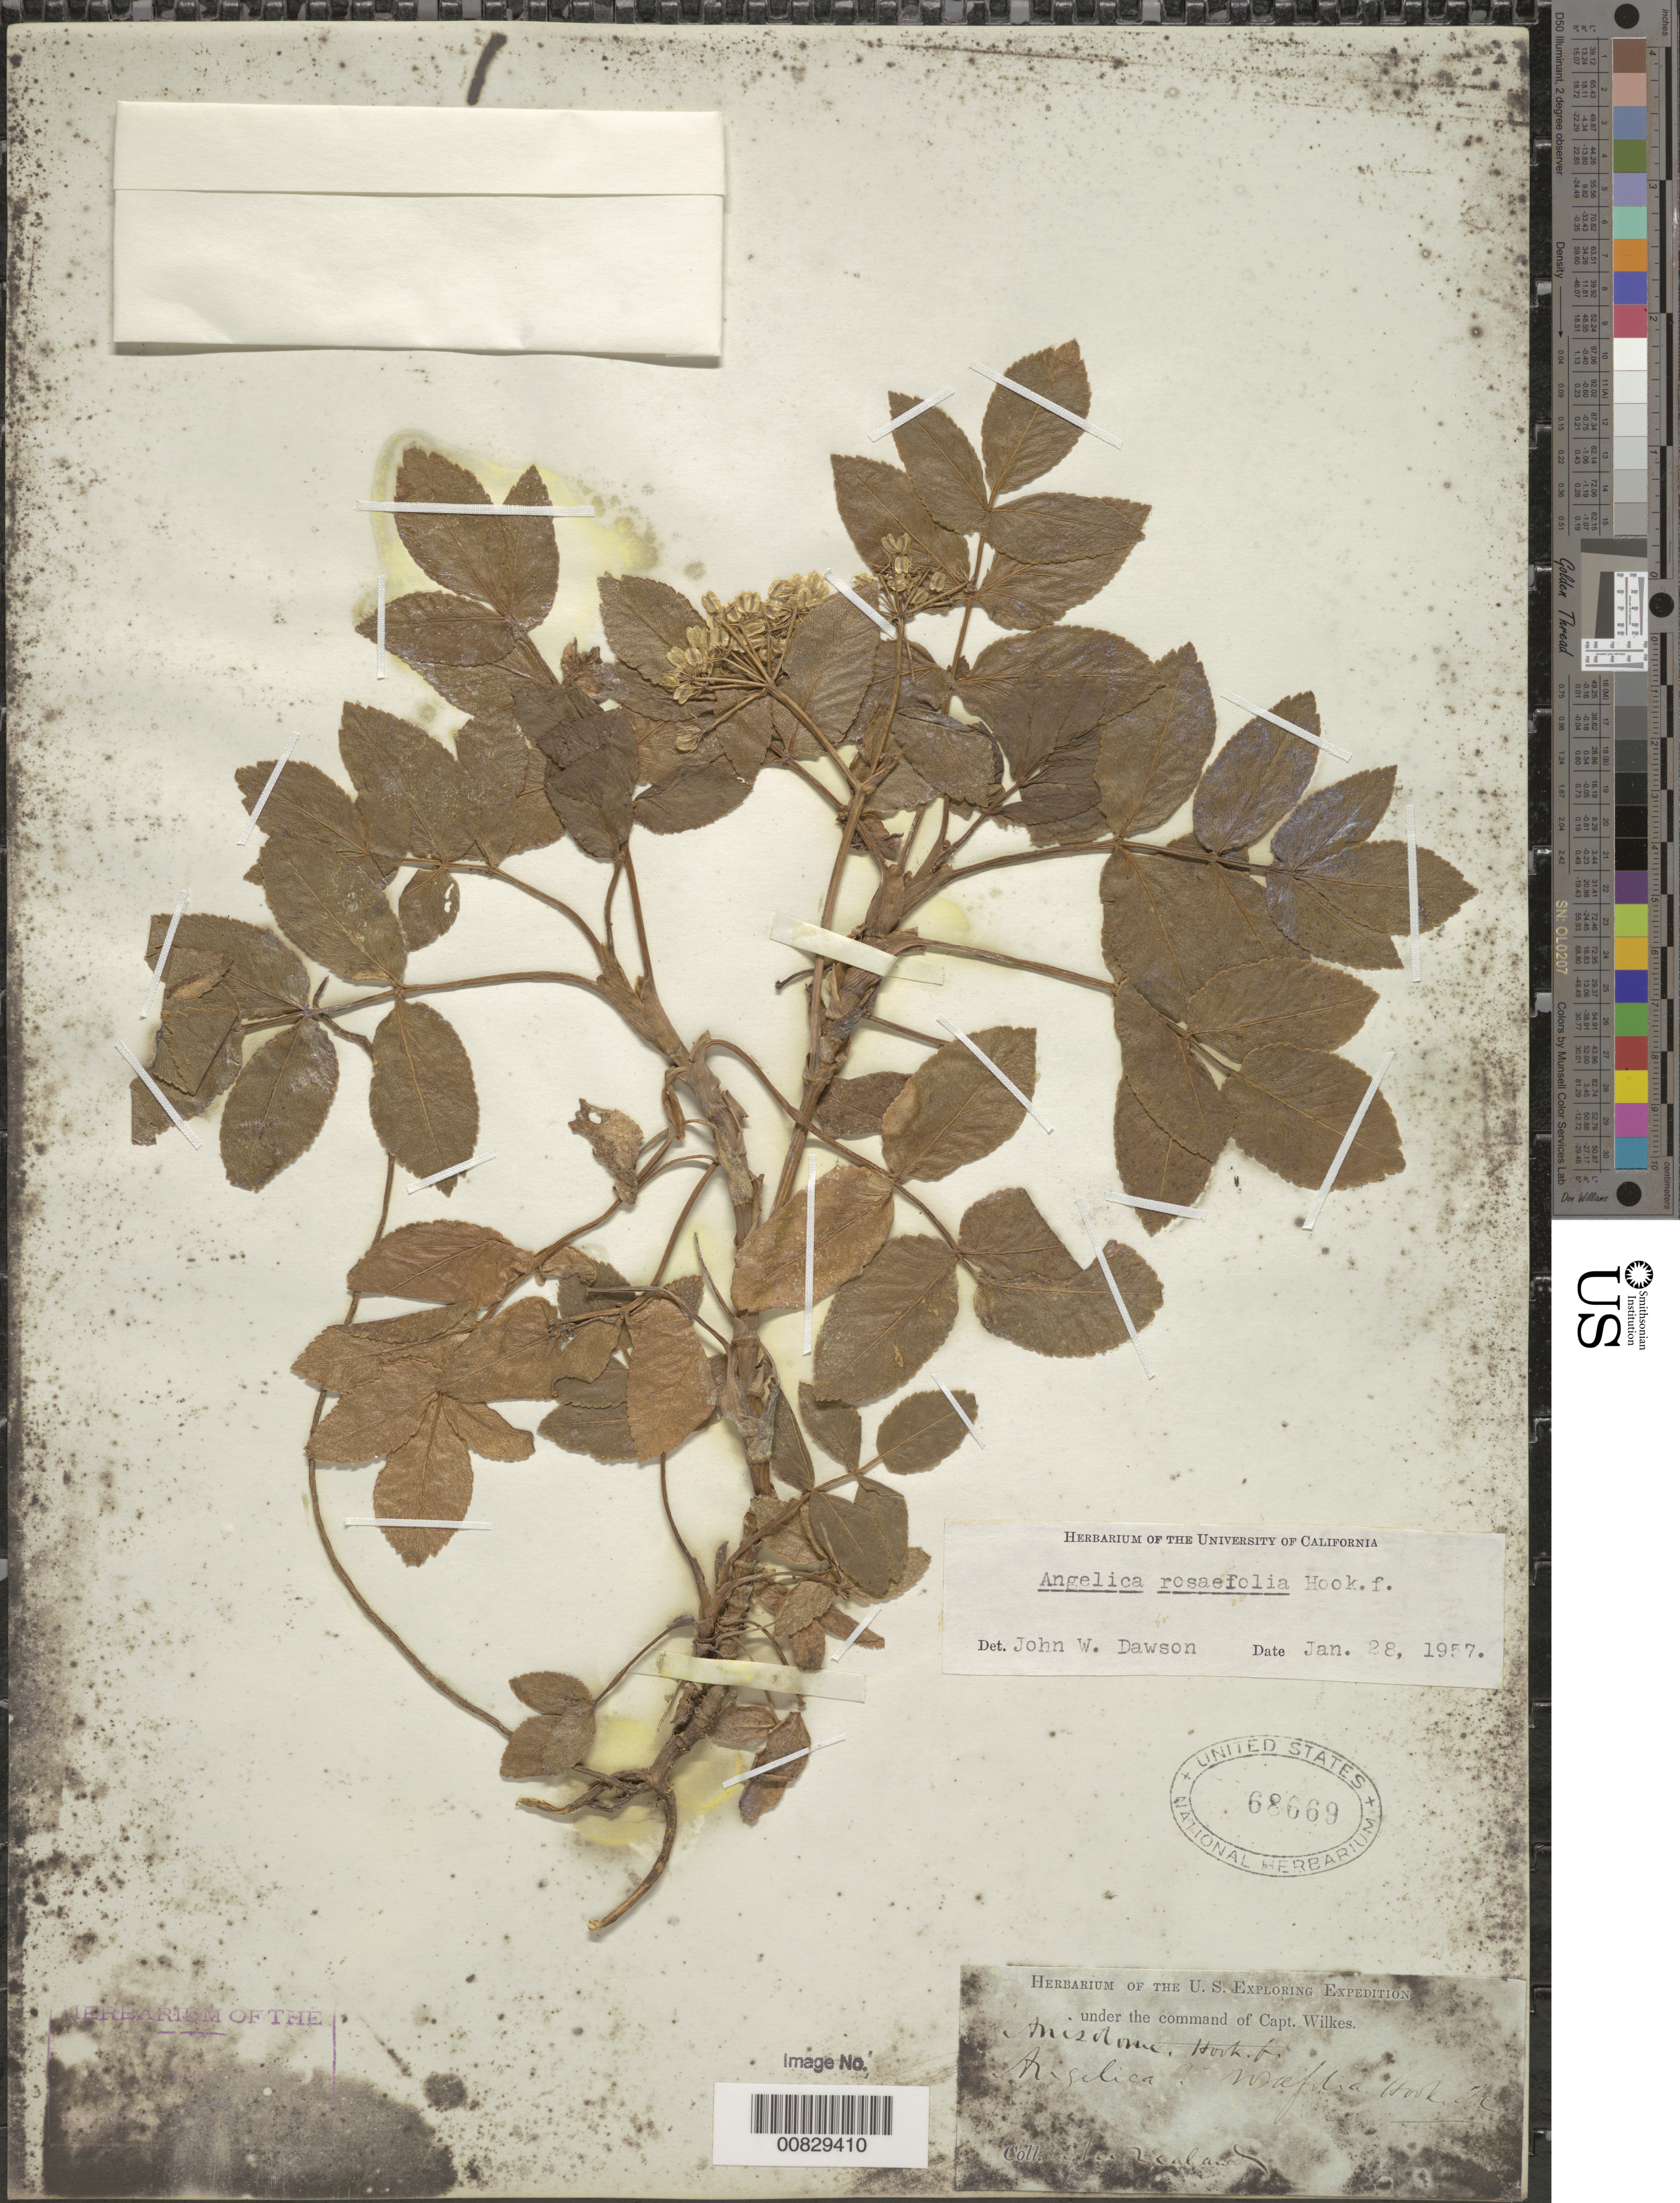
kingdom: Plantae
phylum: Tracheophyta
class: Magnoliopsida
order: Apiales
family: Apiaceae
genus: Scandia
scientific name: Scandia rosifolia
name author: Hook. f.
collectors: Wilkes Explor. Exped.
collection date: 1838/1842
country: New Zealand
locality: New Zealand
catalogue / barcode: US 68669